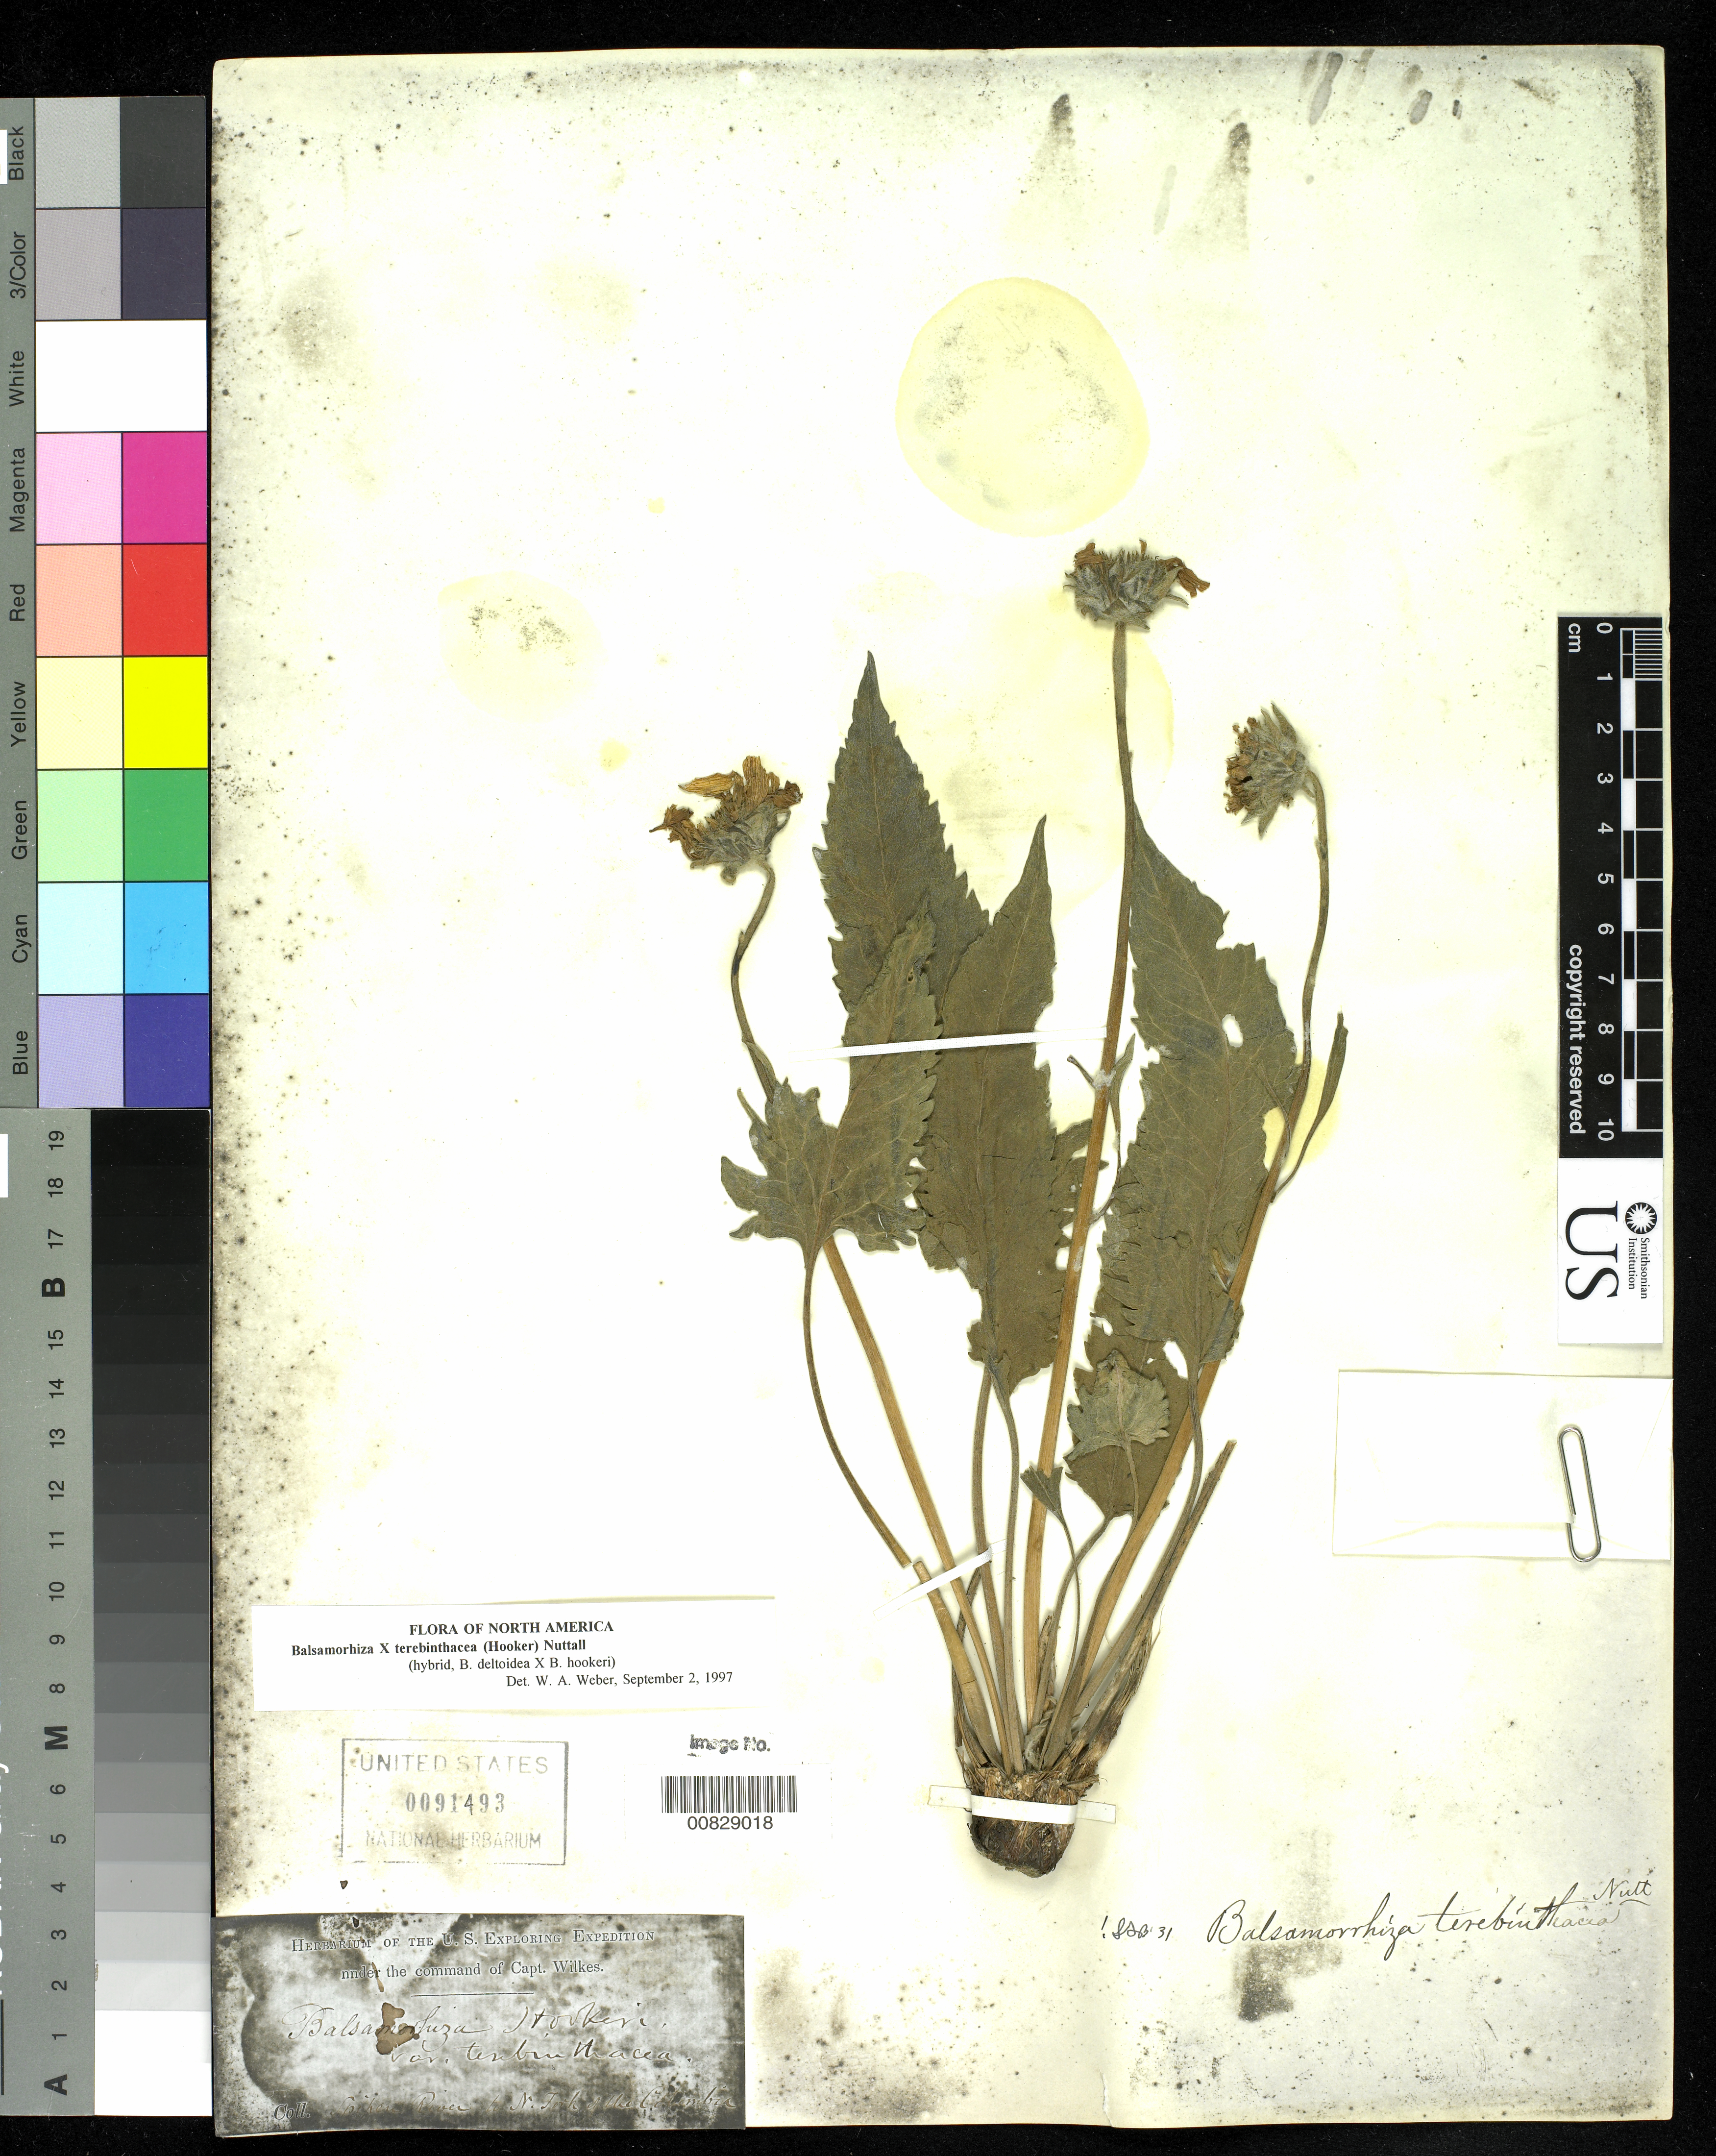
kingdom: Plantae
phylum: Tracheophyta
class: Magnoliopsida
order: Asterales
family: Asteraceae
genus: Balsamorhiza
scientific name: Balsamorhiza terebinthacea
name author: (Hook.) Nutt.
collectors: Wilkes Explor. Exped.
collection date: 1838/1842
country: United States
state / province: Washington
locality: N. Fork of the Columbia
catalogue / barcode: US 91493